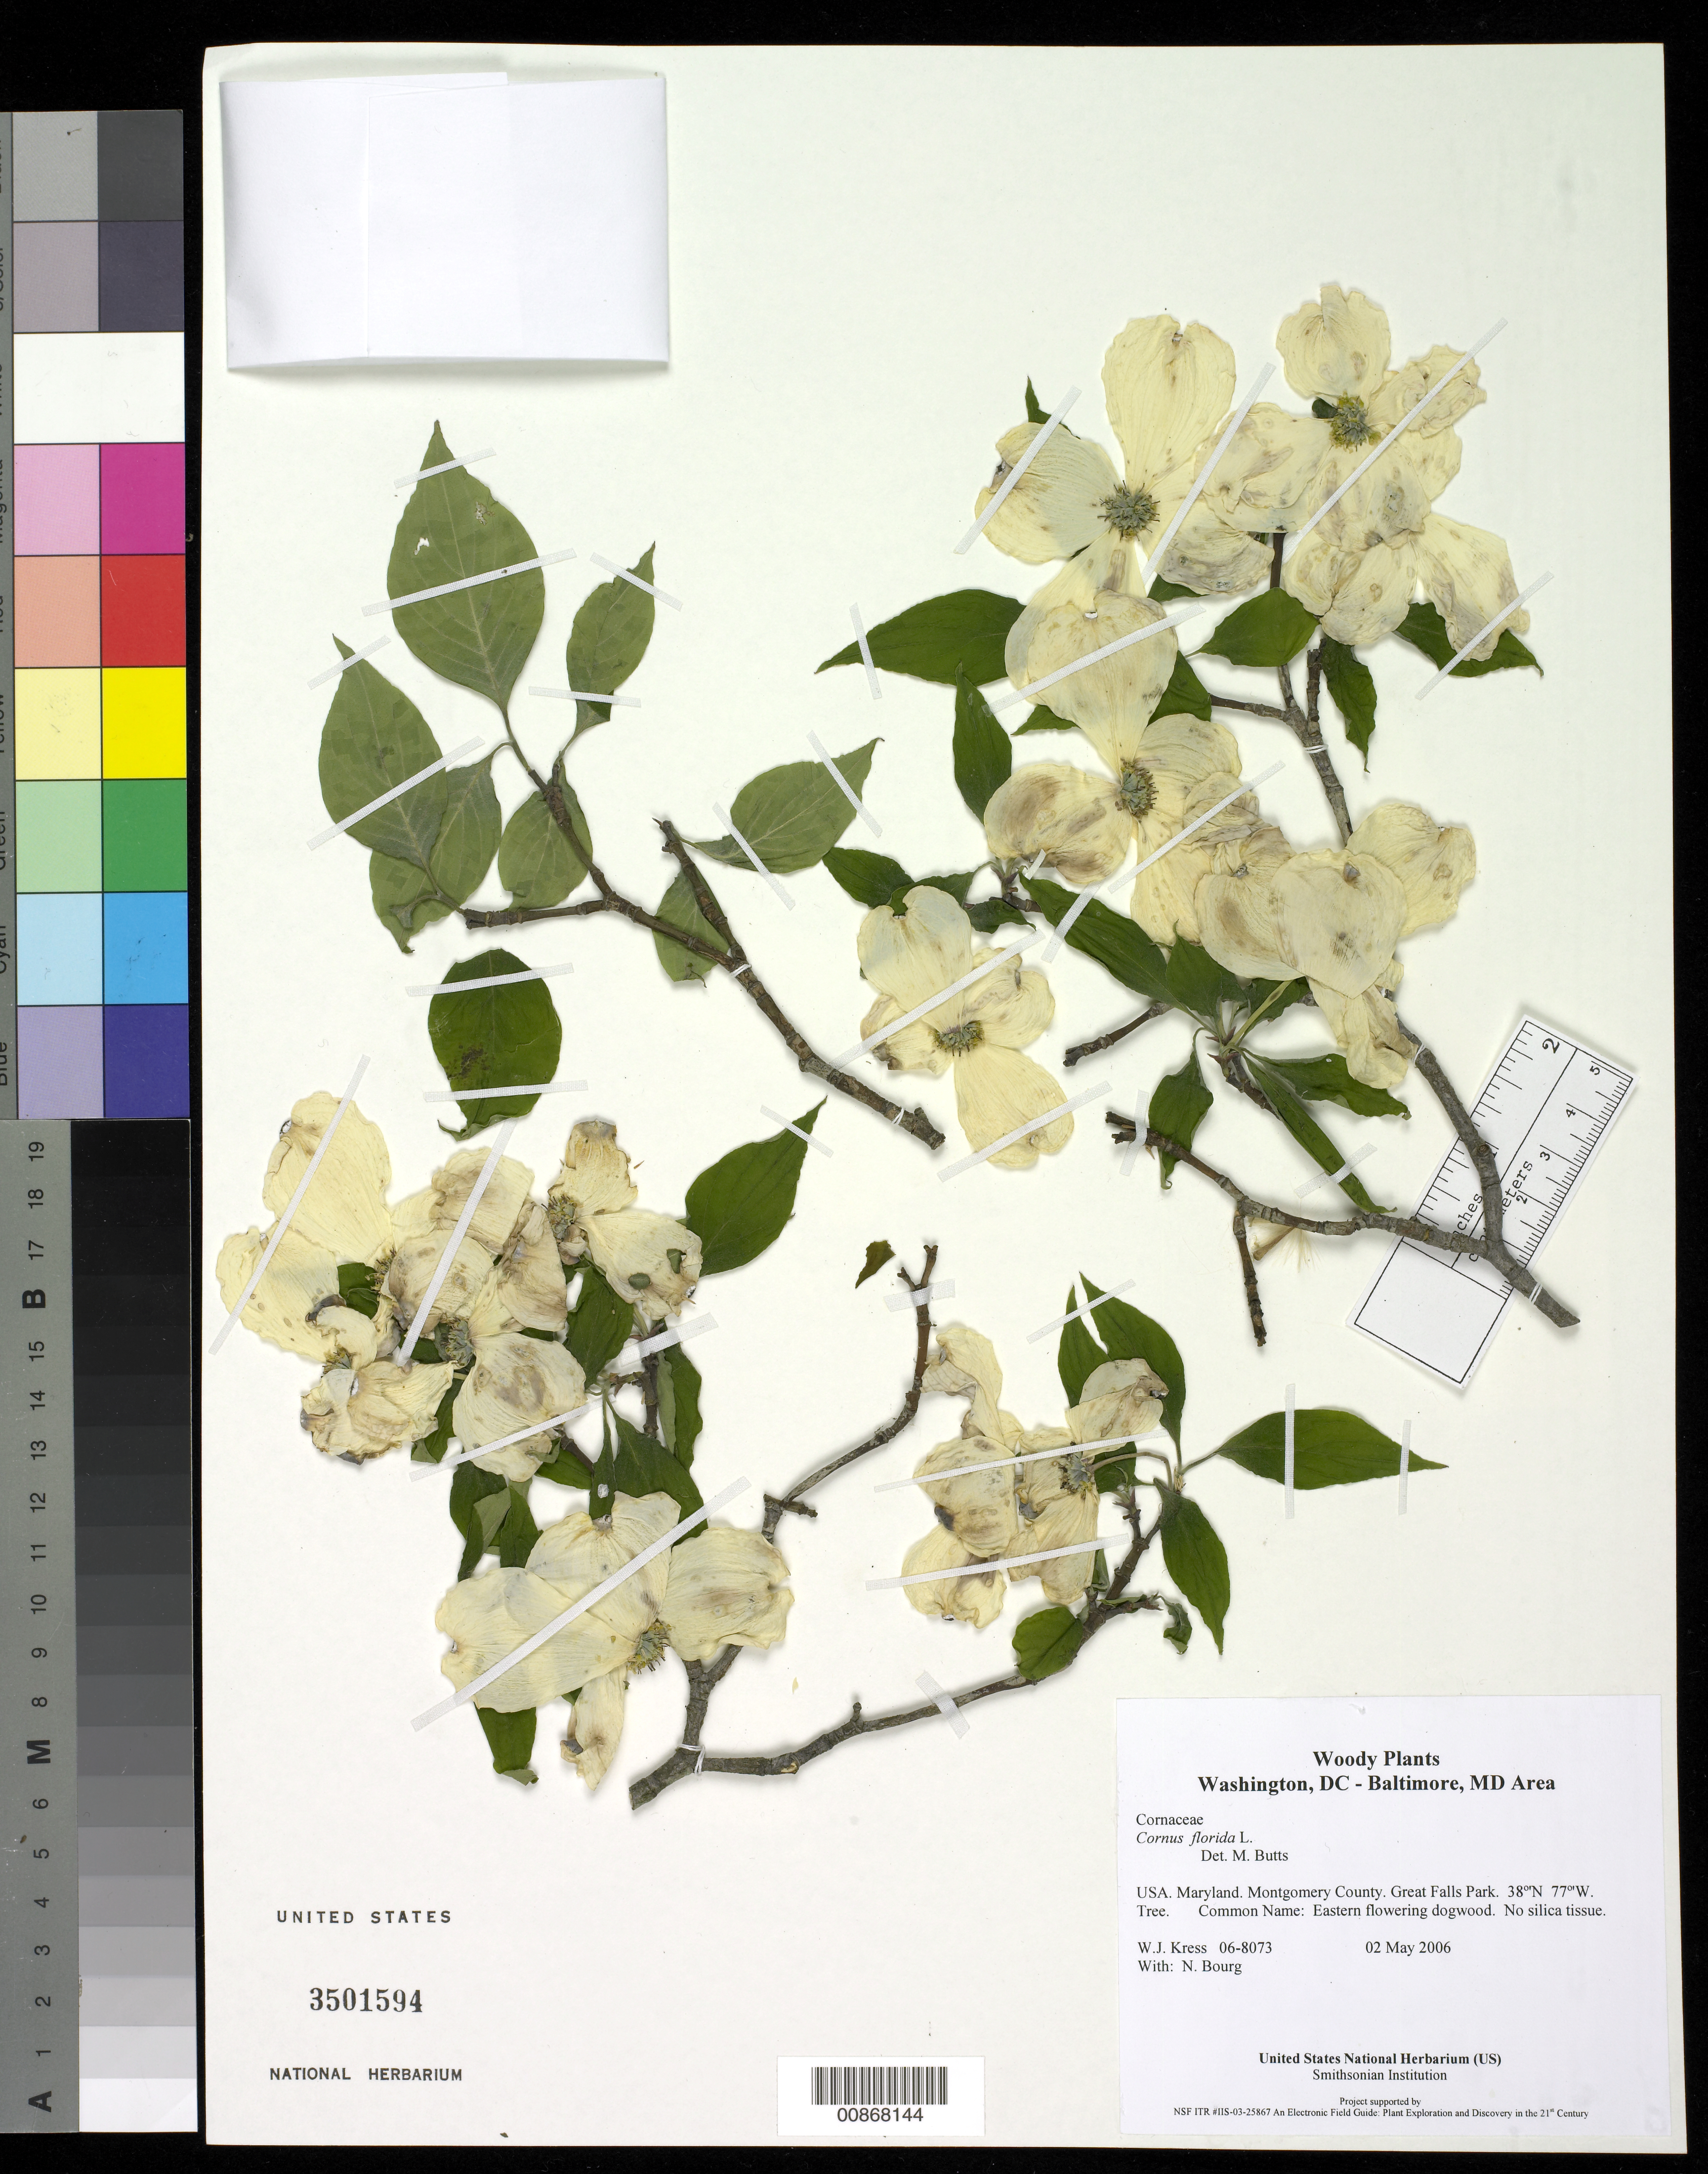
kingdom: Plantae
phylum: Tracheophyta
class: Magnoliopsida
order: Cornales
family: Cornaceae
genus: Cornus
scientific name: Cornus florida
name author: L.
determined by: Butts, M. B.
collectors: W. J. Kress & M. B. Butts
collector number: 06-8073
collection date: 2006-05-02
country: United States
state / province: Maryland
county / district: Montgomery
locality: Great Falls Park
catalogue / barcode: US 3501594